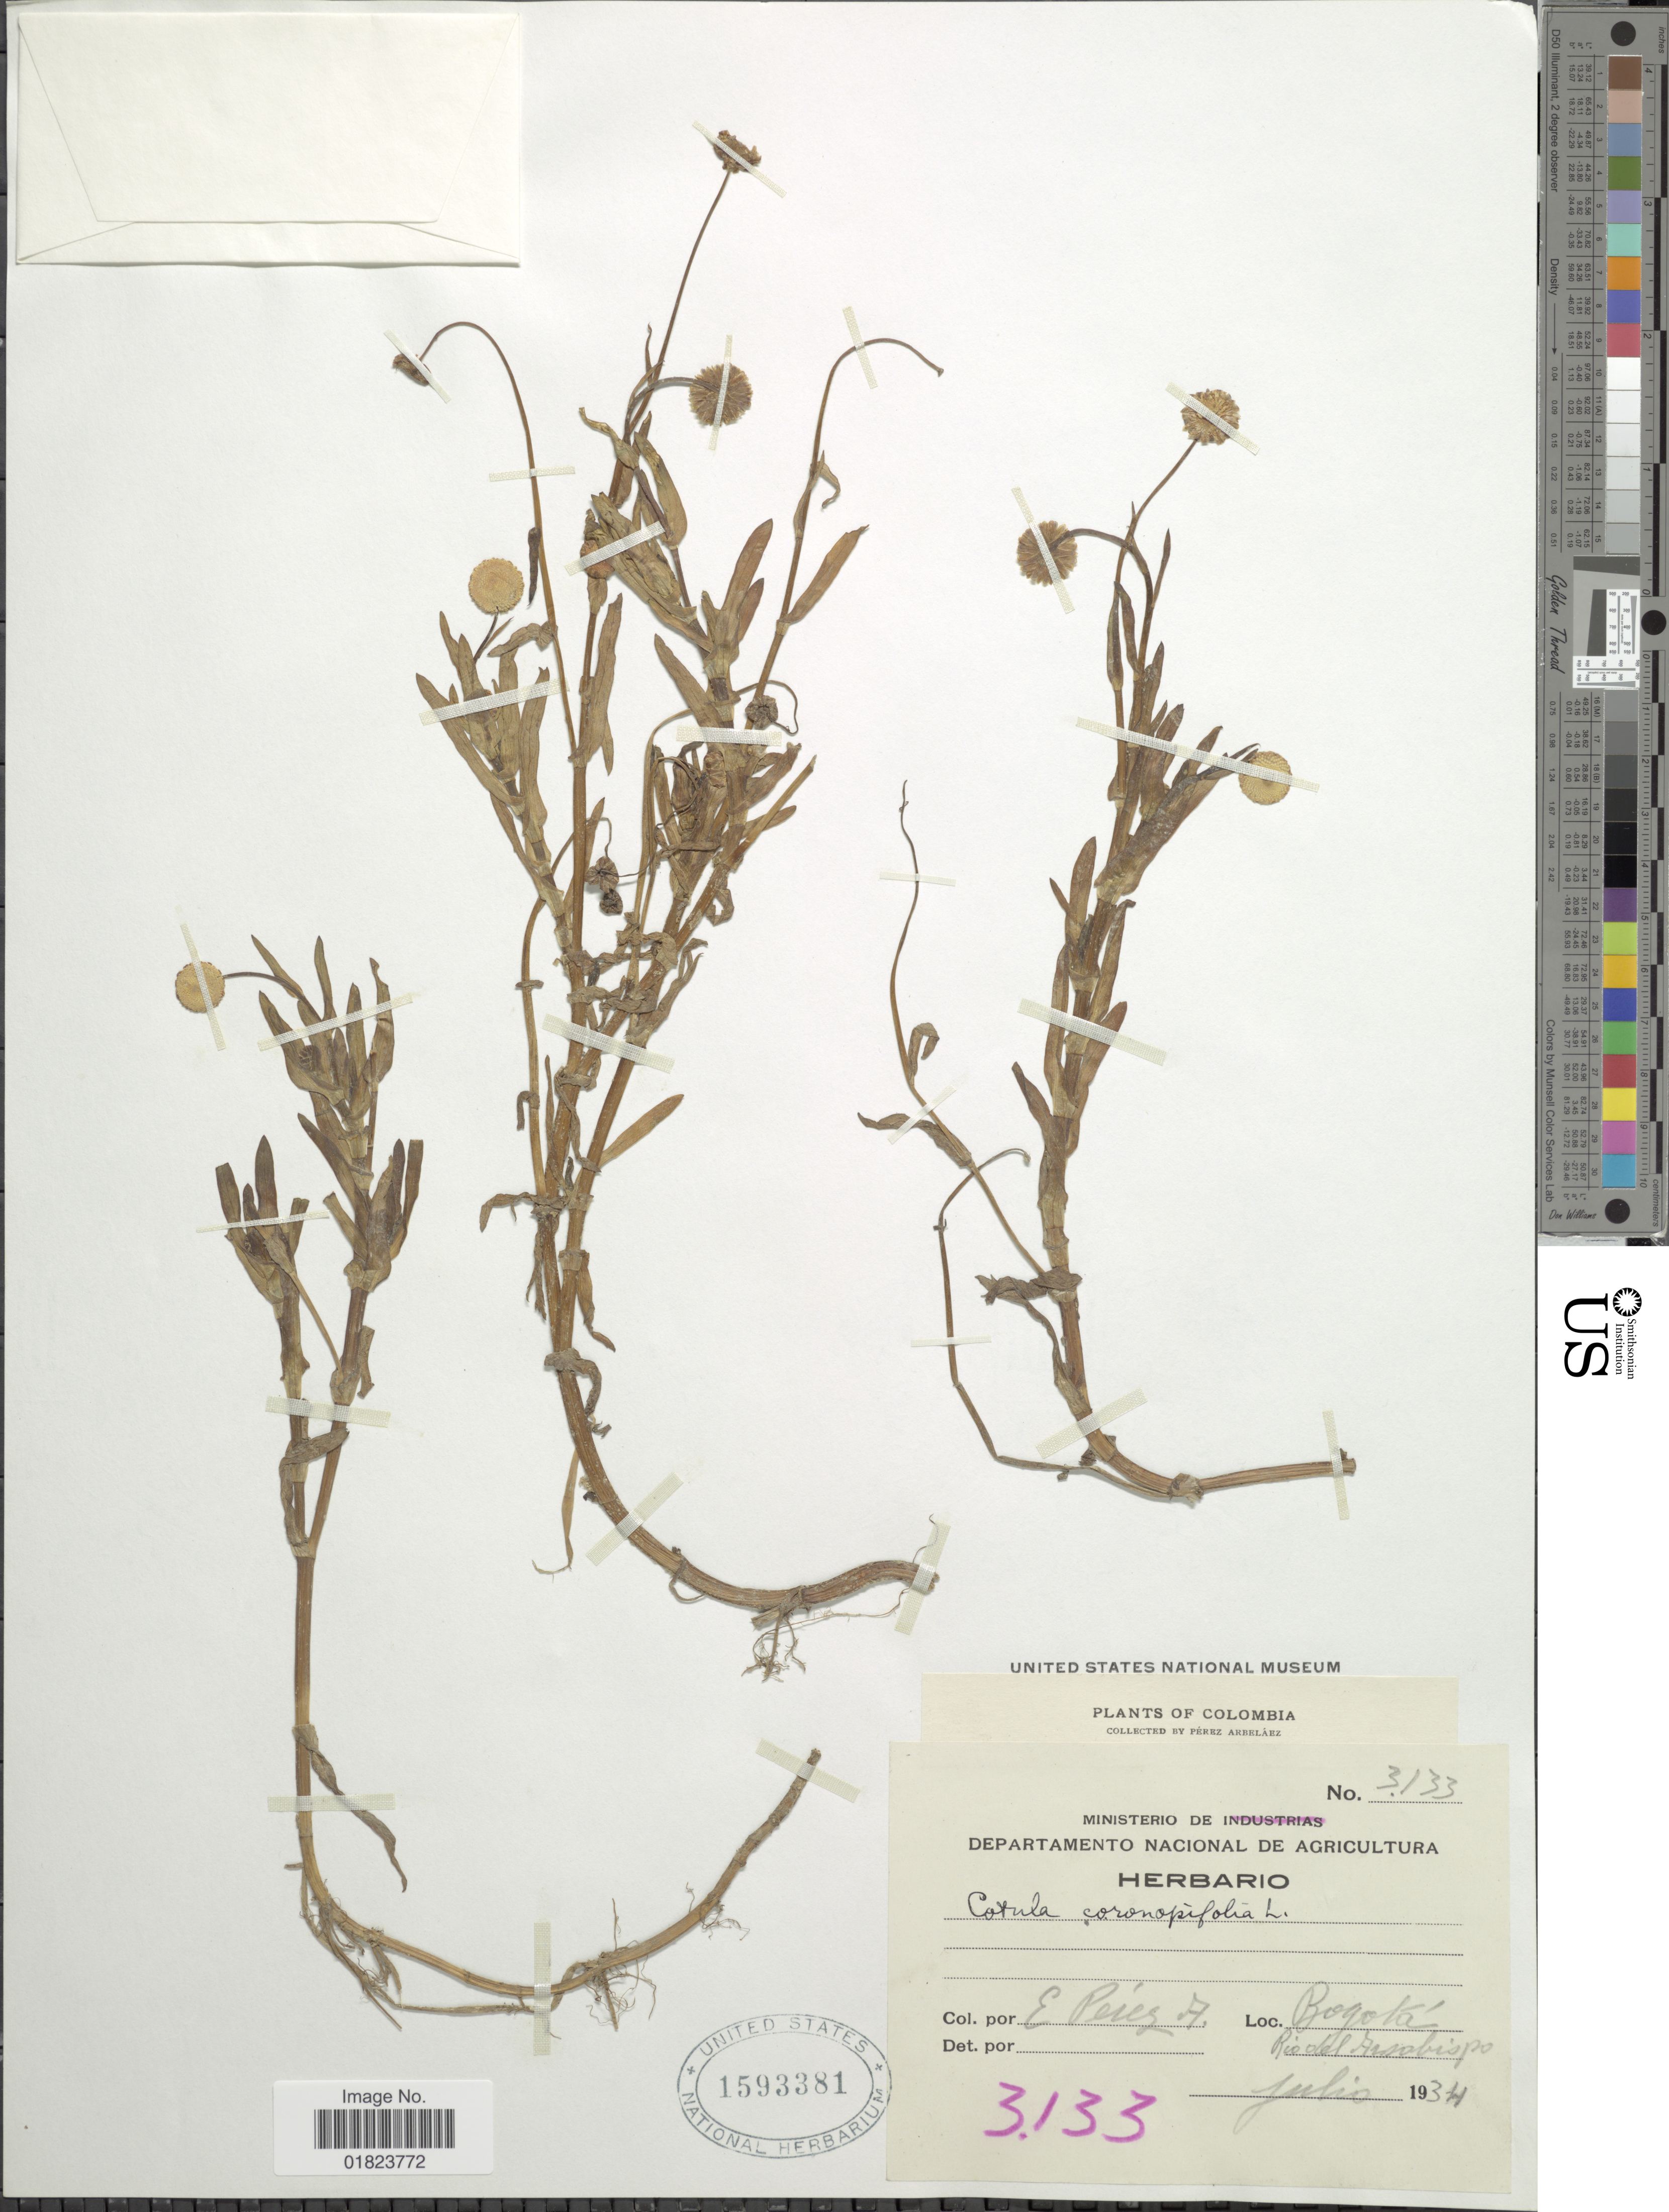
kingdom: Plantae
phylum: Tracheophyta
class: Magnoliopsida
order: Asterales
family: Asteraceae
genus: Cotula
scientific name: Cotula coronopifolia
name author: L.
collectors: E. Pérez Arbeláez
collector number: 3133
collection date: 1934-07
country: Colombia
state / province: Bogota D.C.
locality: Bogota Rio del Arzobispo.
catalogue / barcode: US 1593381